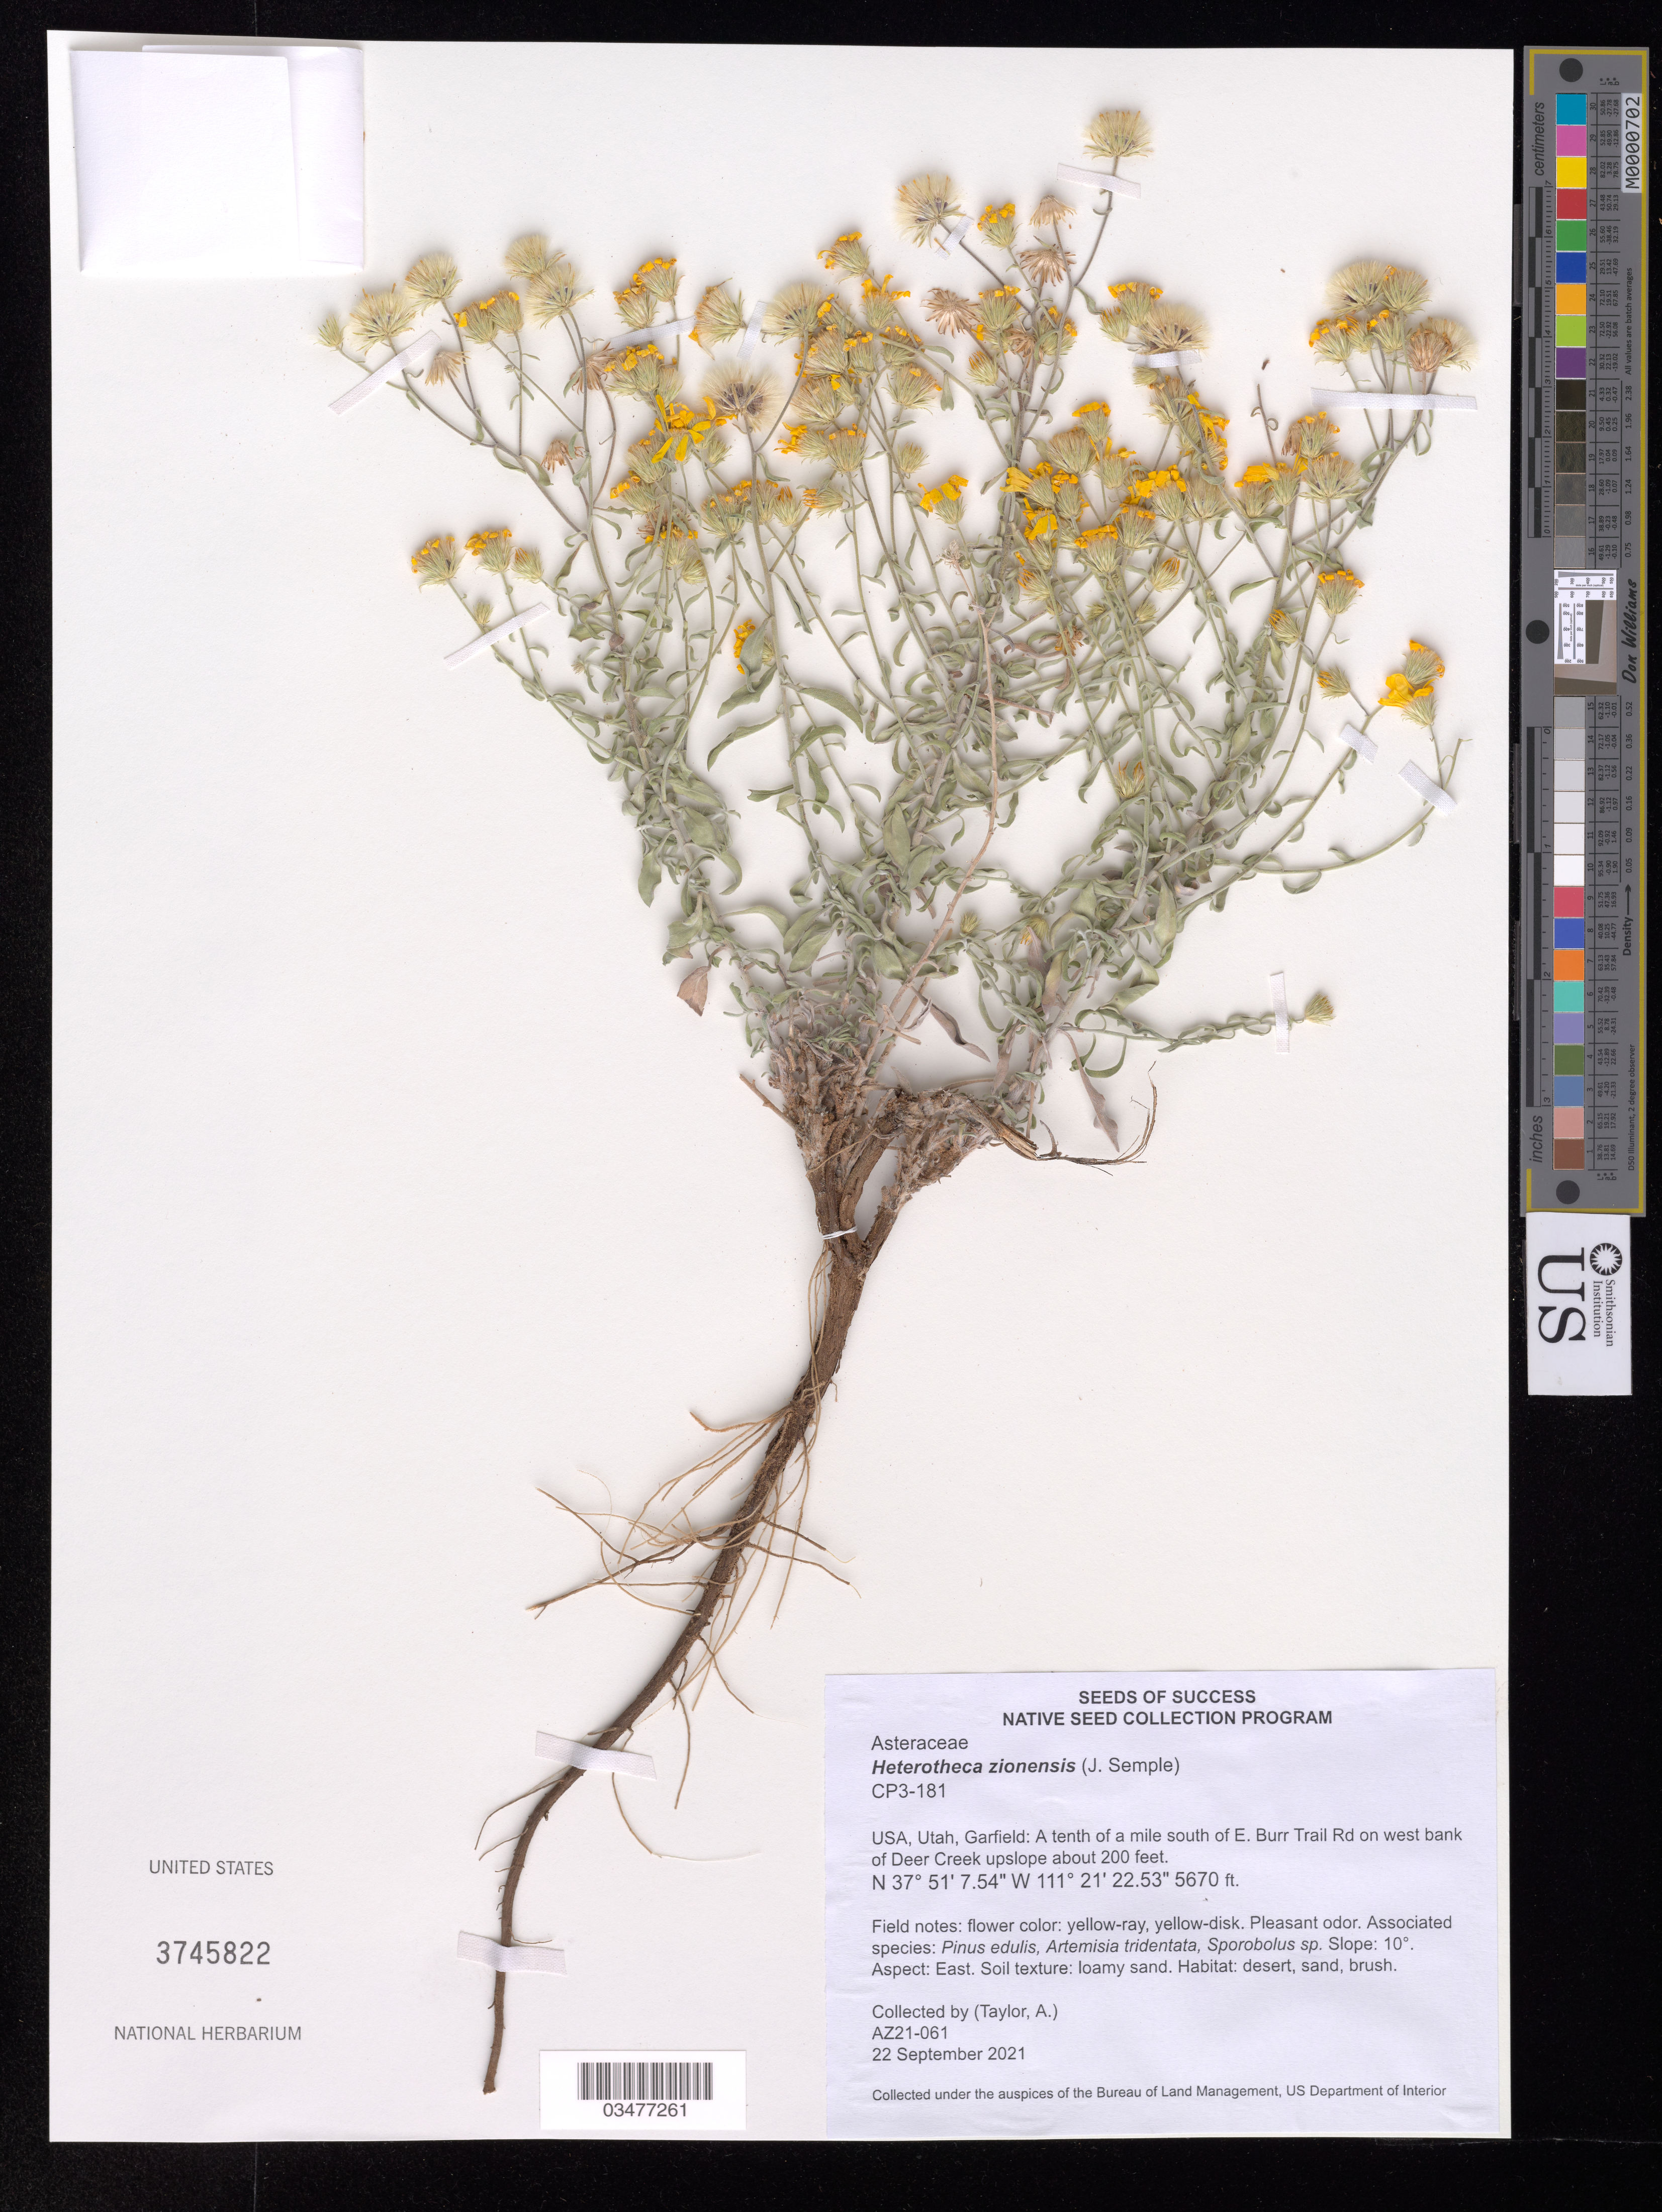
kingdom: Plantae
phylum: Tracheophyta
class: Magnoliopsida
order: Asterales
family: Asteraceae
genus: Heterotheca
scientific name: Heterotheca zionensis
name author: Semple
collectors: A. Taylor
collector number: AZ21-061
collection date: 2021-09-22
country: United States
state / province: Utah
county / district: Garfeild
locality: A tenth of mile south of E. Burr Trail Rd on west bank of Deer Creek upslope about 200 feet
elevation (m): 1728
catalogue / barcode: US 3745822